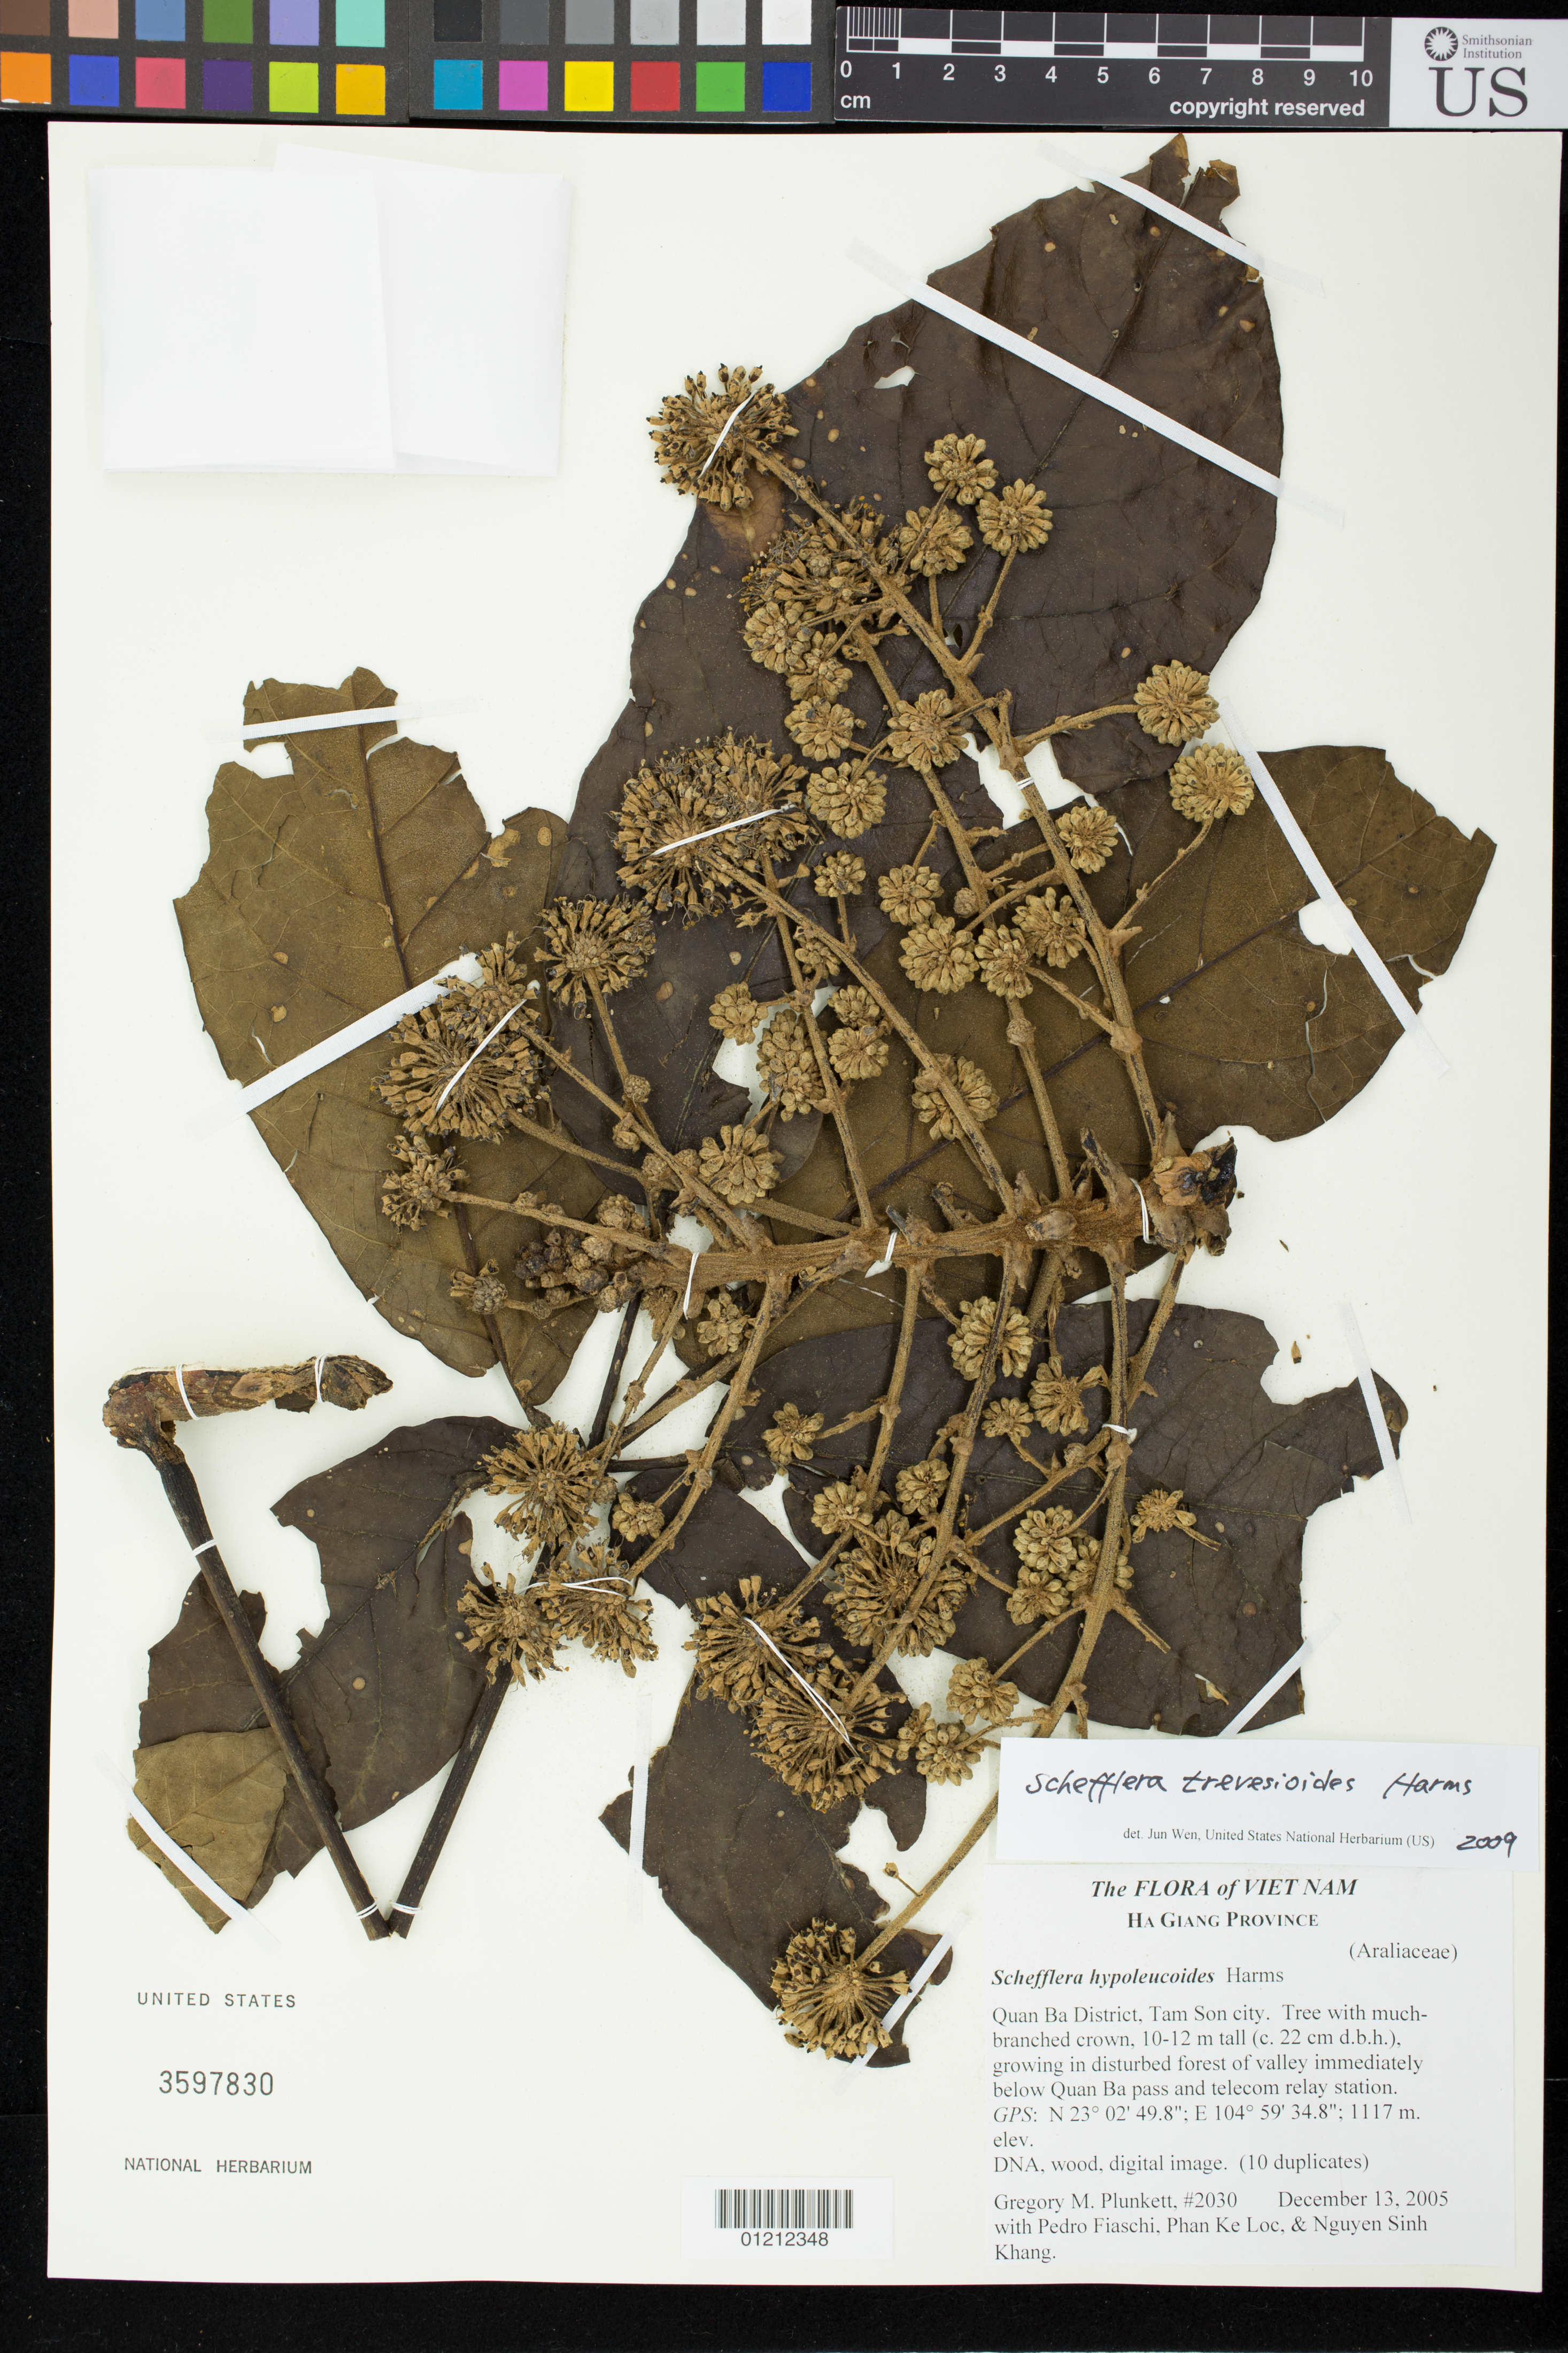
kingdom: Plantae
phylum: Tracheophyta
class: Magnoliopsida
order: Apiales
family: Araliaceae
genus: Schefflera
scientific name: Schefflera trevesioides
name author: Harms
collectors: G. M. Plunkett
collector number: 2030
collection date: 2005-12-13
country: Vietnam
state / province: Hà Giang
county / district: Quang Ba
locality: Tom Son City.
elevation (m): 1117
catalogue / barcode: US 3597830